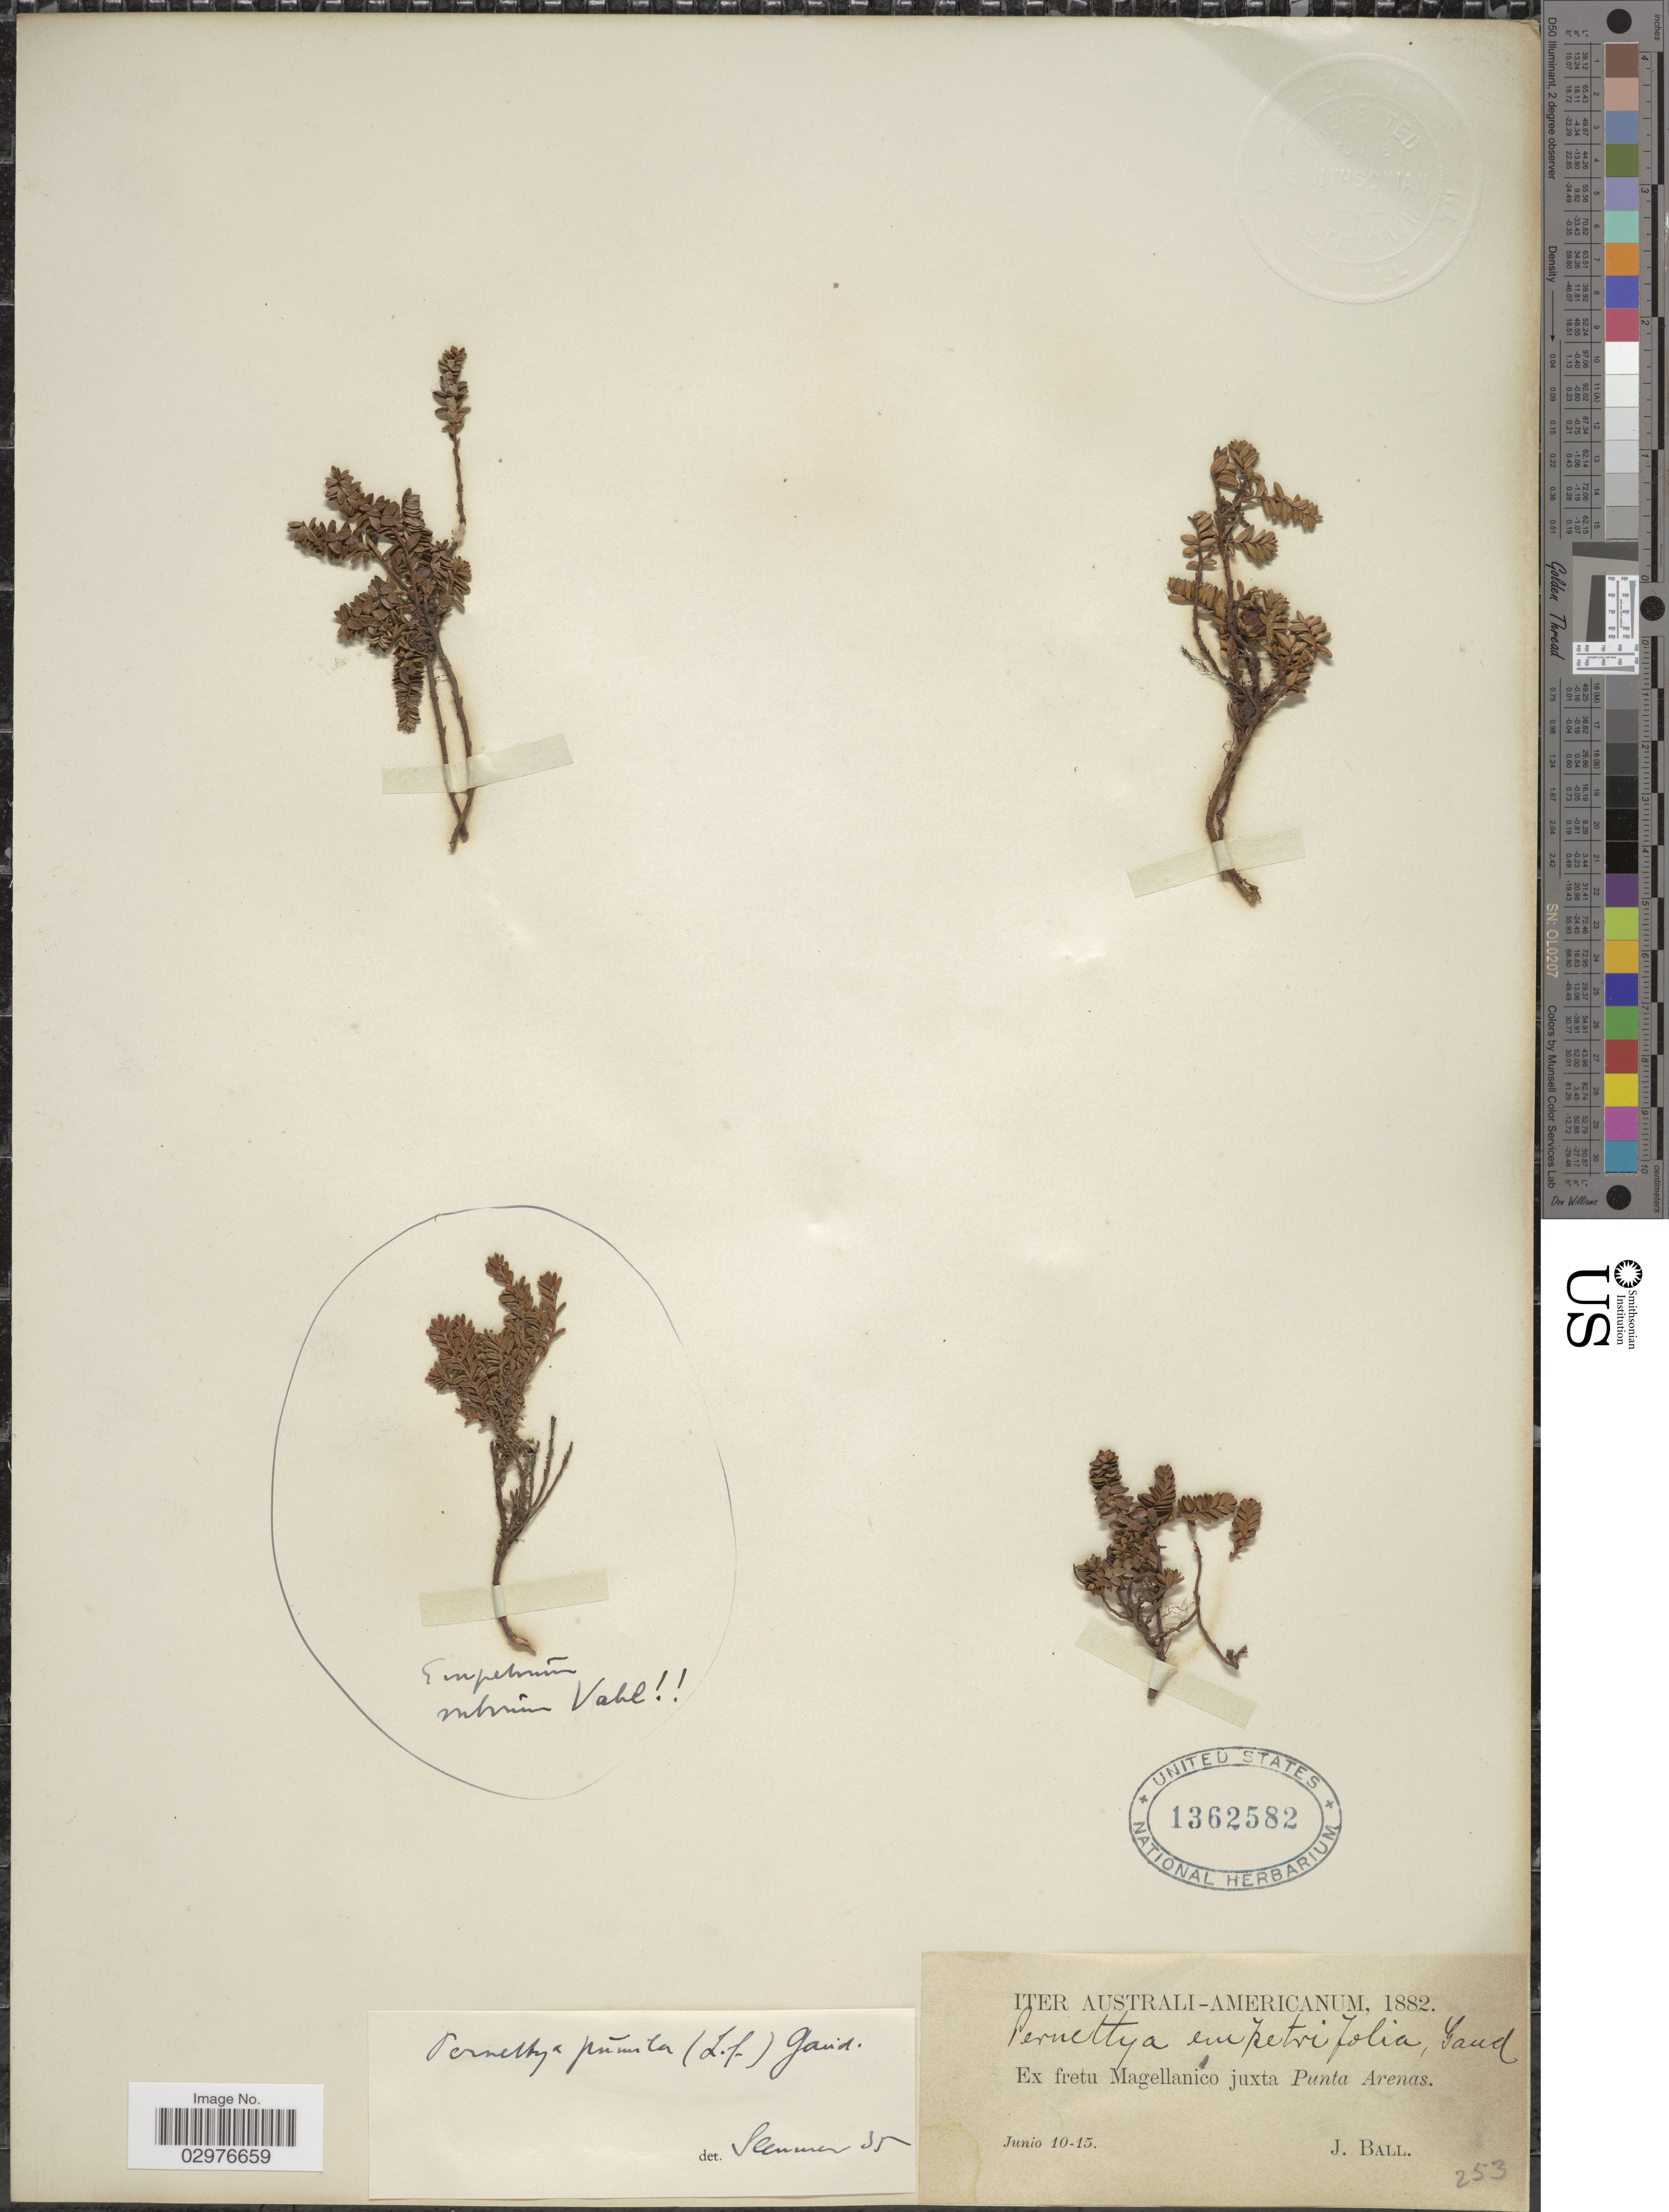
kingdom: Plantae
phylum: Tracheophyta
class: Magnoliopsida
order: Ericales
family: Ericaceae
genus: Gaultheria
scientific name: Gaultheria pumila var. pumila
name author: (L. f.) D.J. Middleton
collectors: J. Ball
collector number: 253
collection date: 1882-06-10/1882-06-15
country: Chile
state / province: Magallanes y de la Antártica Chilena (XII)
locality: Ex fretu Magellanico juxta Punta Arenas.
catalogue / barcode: US 1362582